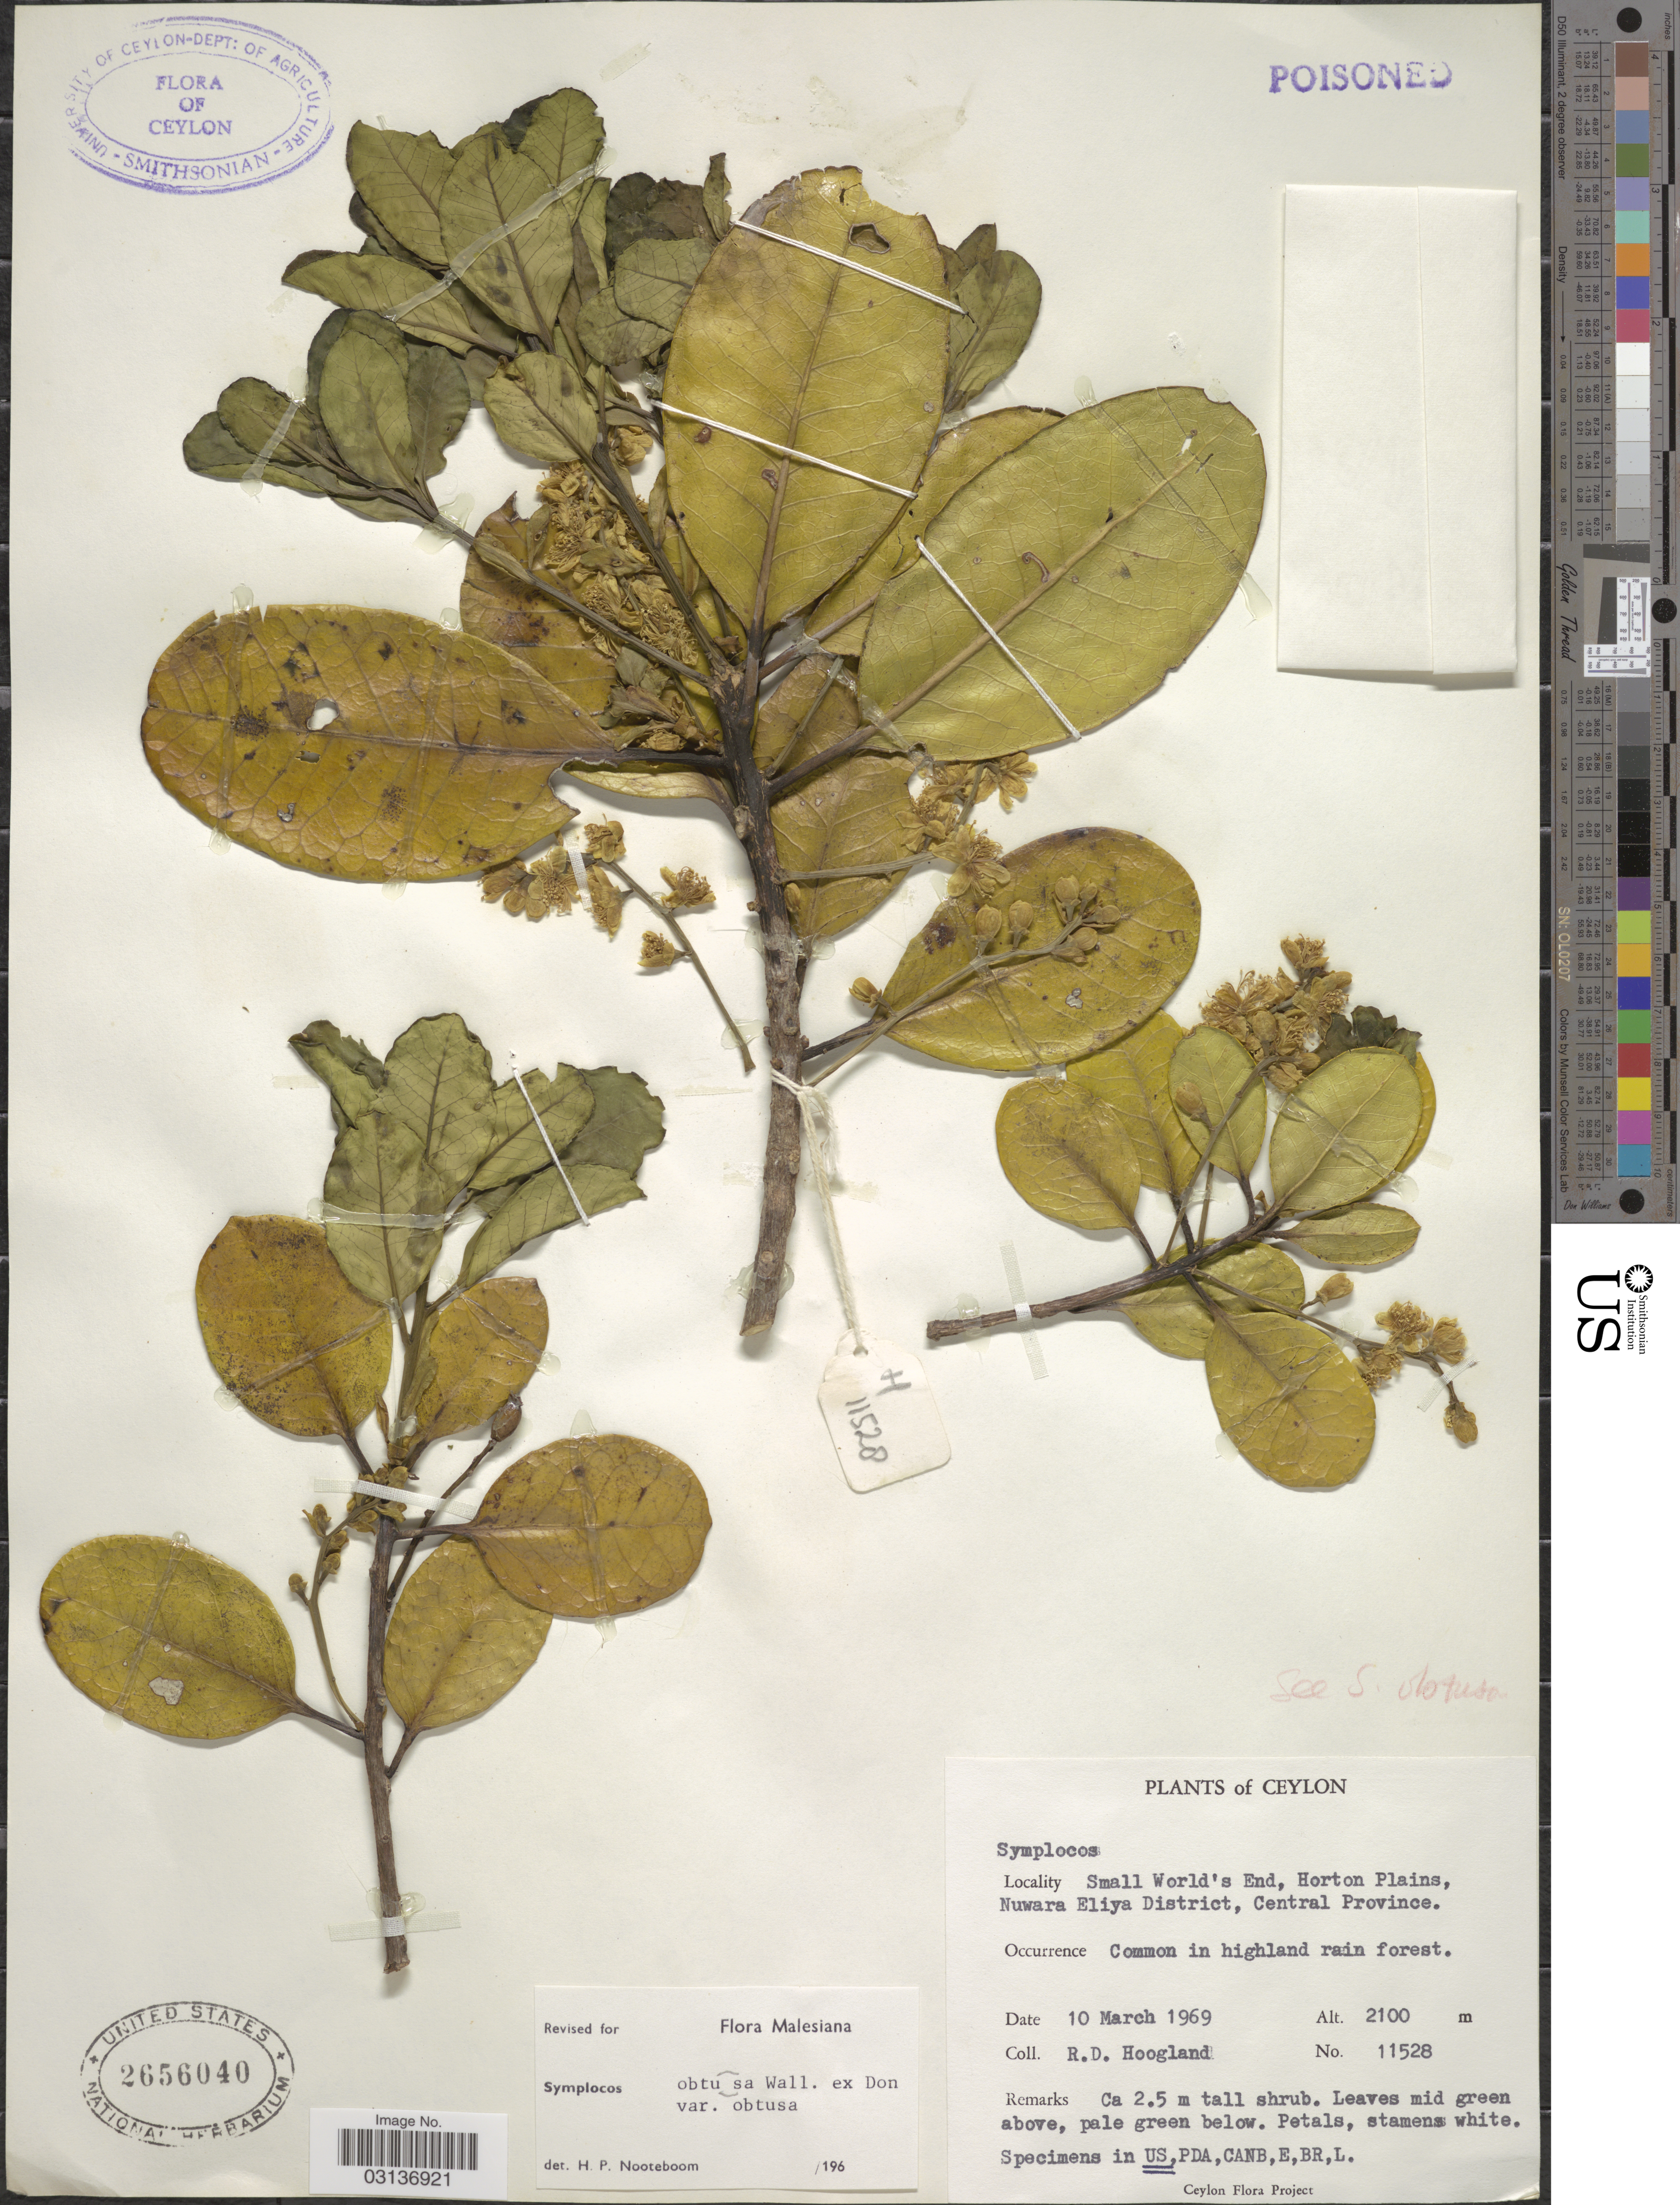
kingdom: Plantae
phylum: Tracheophyta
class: Magnoliopsida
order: Ericales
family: Symplocaceae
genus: Symplocos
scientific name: Symplocos obtusa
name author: Wall. ex G. Don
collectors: R. D. Hoogland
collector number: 11528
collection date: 1969-03-10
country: Sri Lanka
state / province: Central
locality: Ceylon. Small World's End, Horton Plains, Nuwara Eliya District, Central Province.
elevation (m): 2100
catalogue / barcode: US 2656040